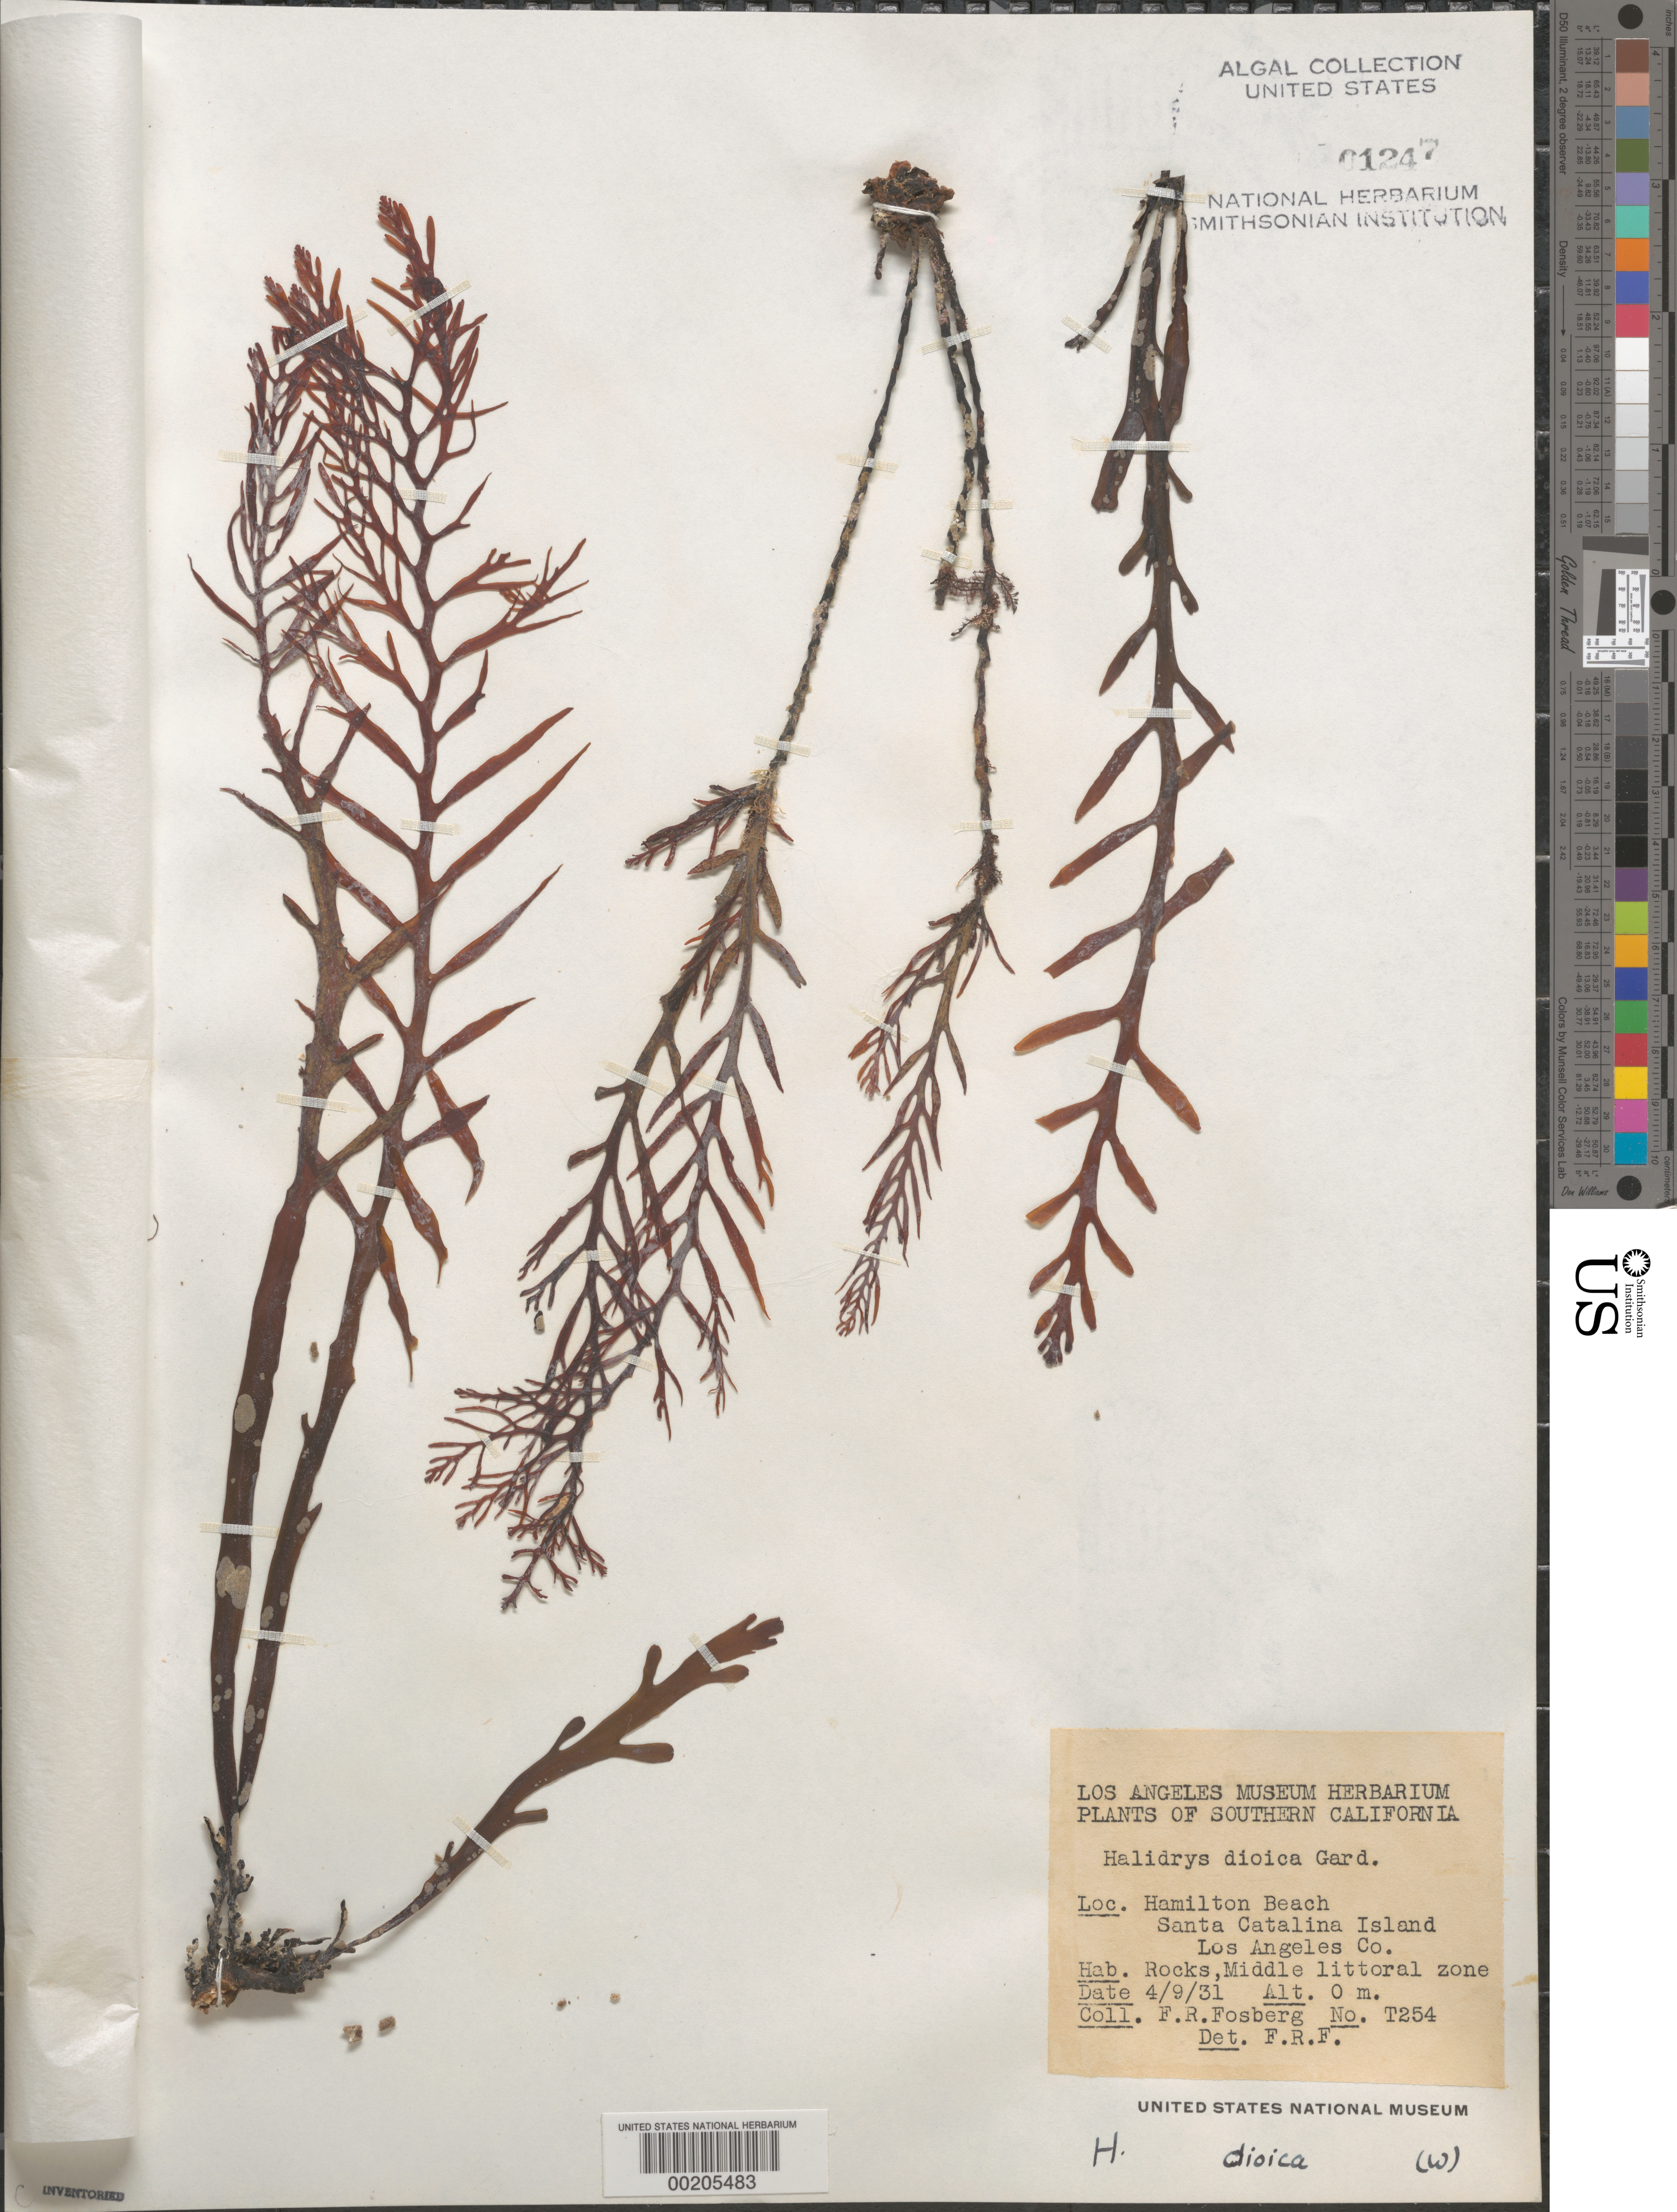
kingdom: Chromista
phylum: Ochrophyta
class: Phaeophyceae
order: Fucales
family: Sargassaceae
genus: Halidrys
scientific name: Halidrys dioica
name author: N.L. Gardner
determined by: Fosberg, F. R.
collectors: F. R. Fosberg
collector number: T254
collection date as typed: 09 Apr 1931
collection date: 1931-04-09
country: United States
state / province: California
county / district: Los Angeles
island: Santa Catalina Island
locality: Hamilton Island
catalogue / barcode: US 1247